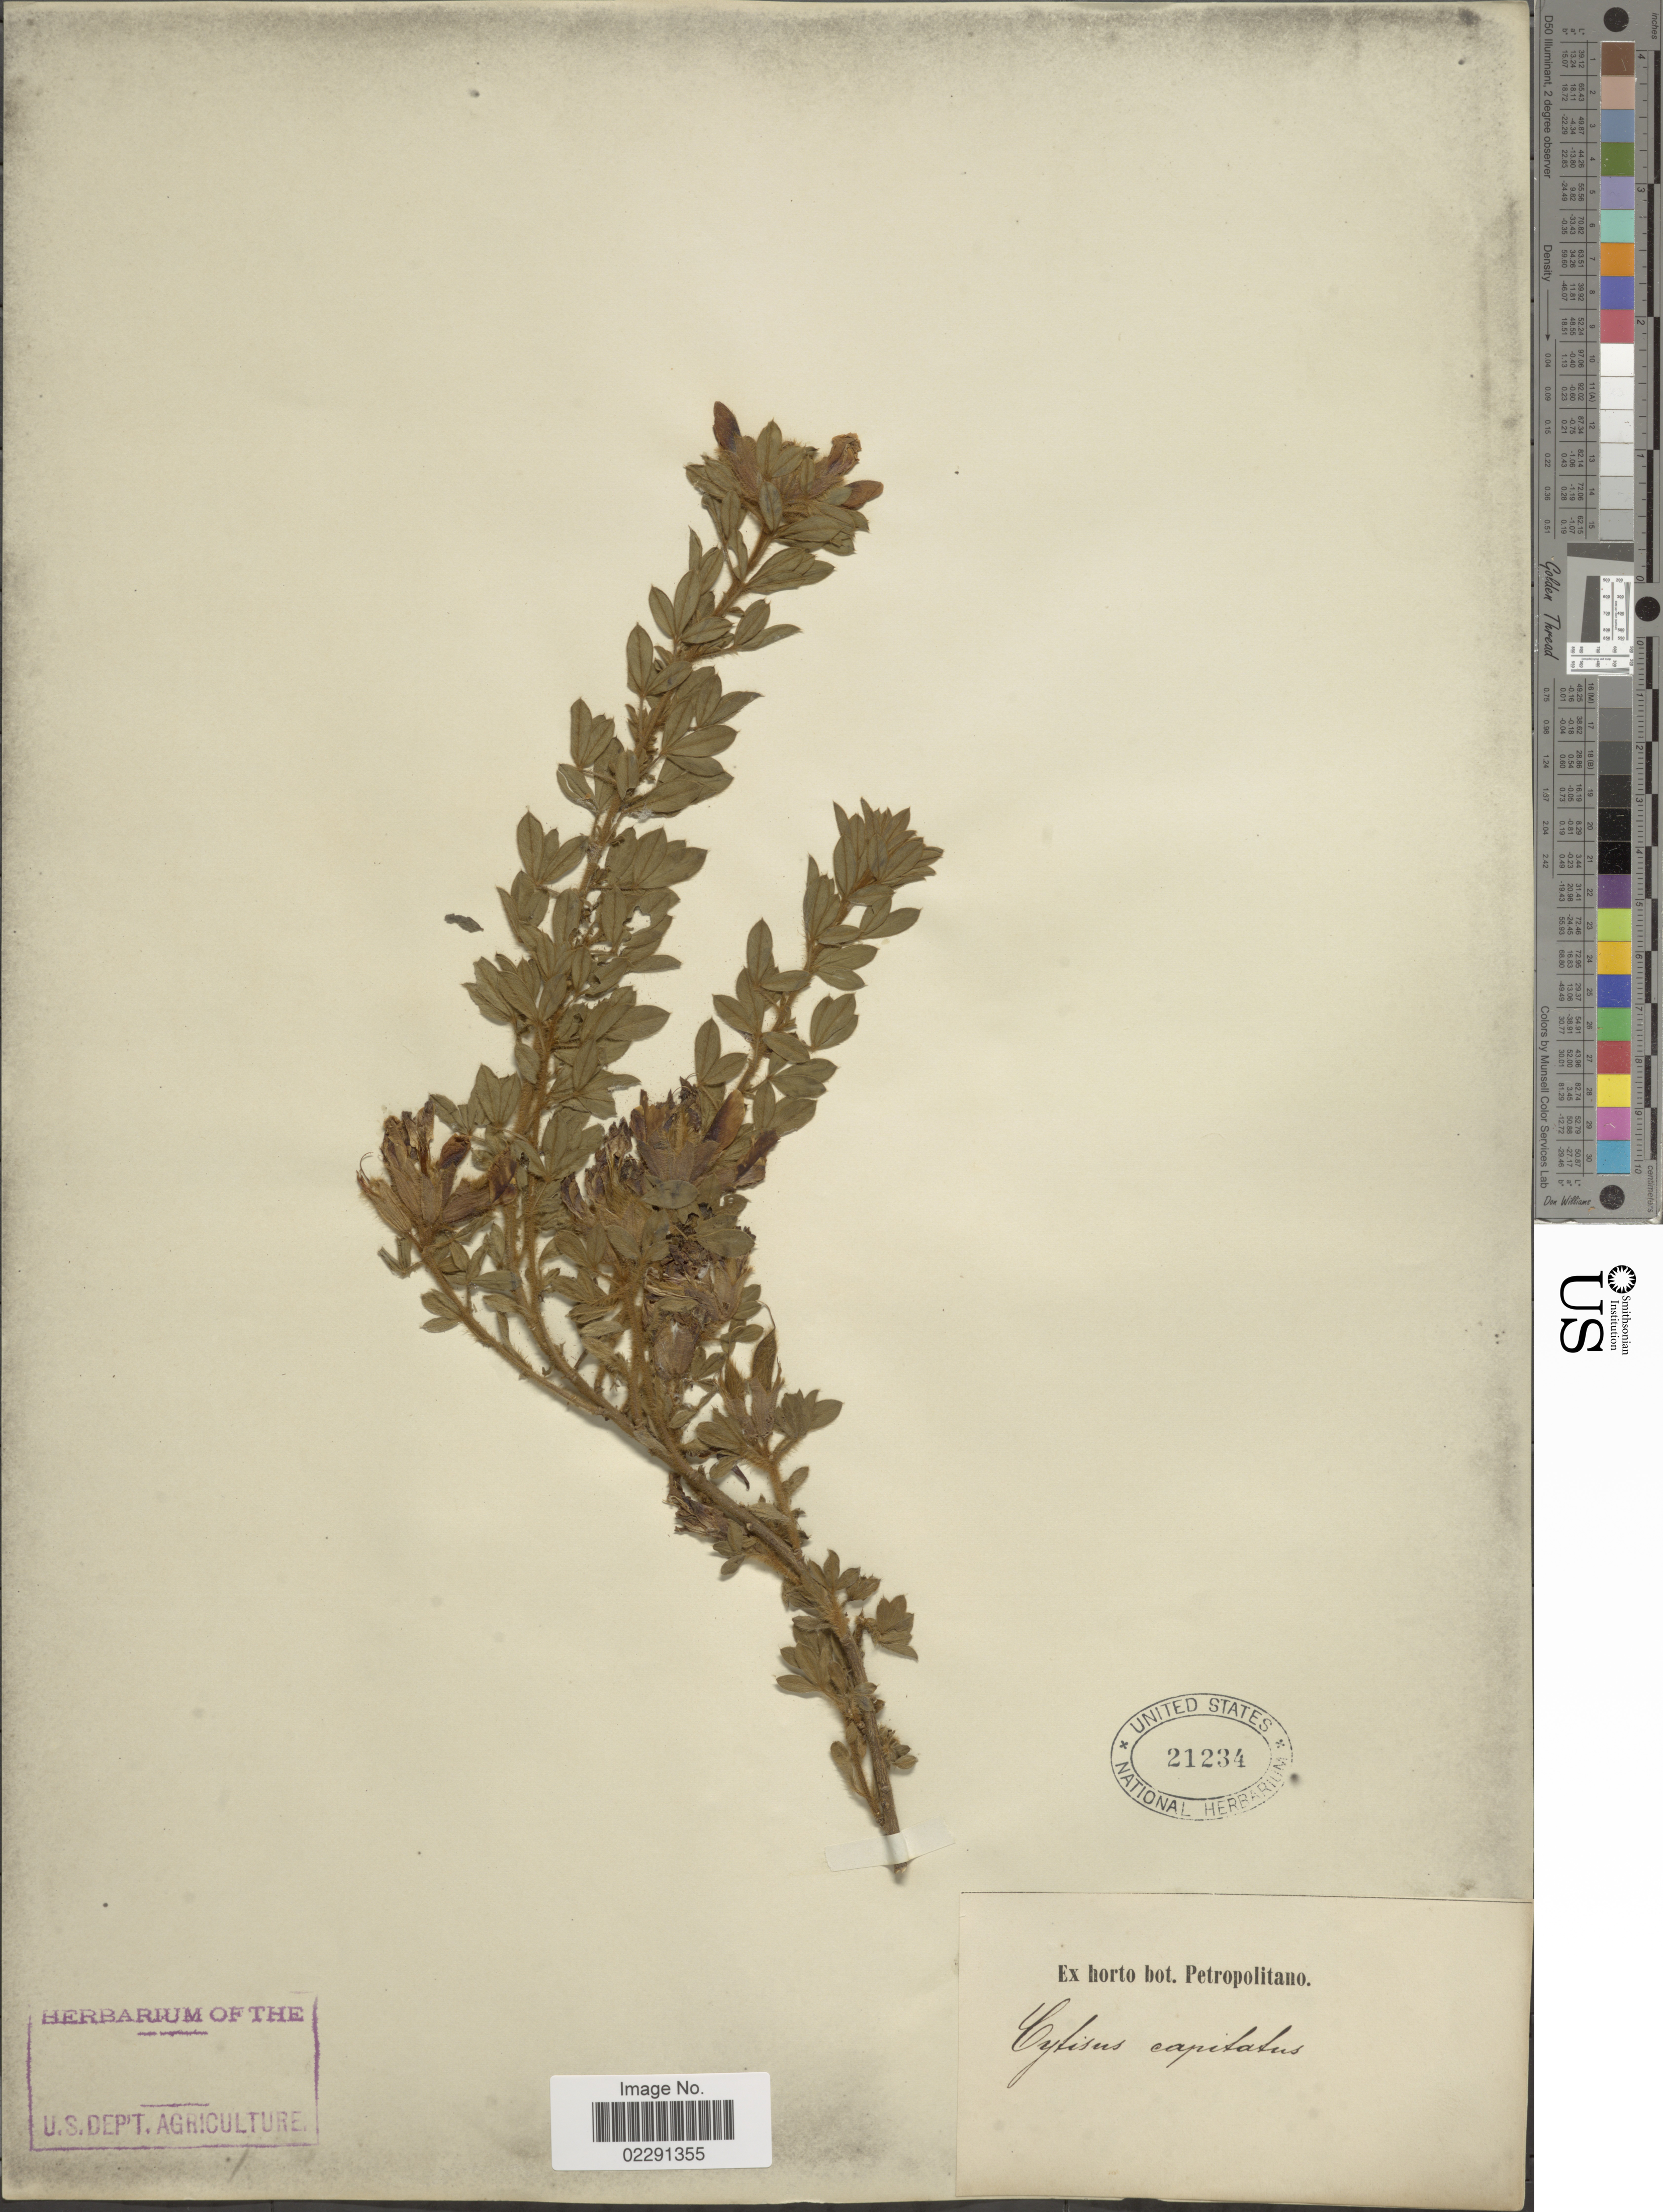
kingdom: Plantae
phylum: Tracheophyta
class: Magnoliopsida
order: Fabales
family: Fabaceae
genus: Cytisus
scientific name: Cytisus albus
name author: Hacq.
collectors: ex Horto Bot. Petropolitano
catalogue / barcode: US 21234